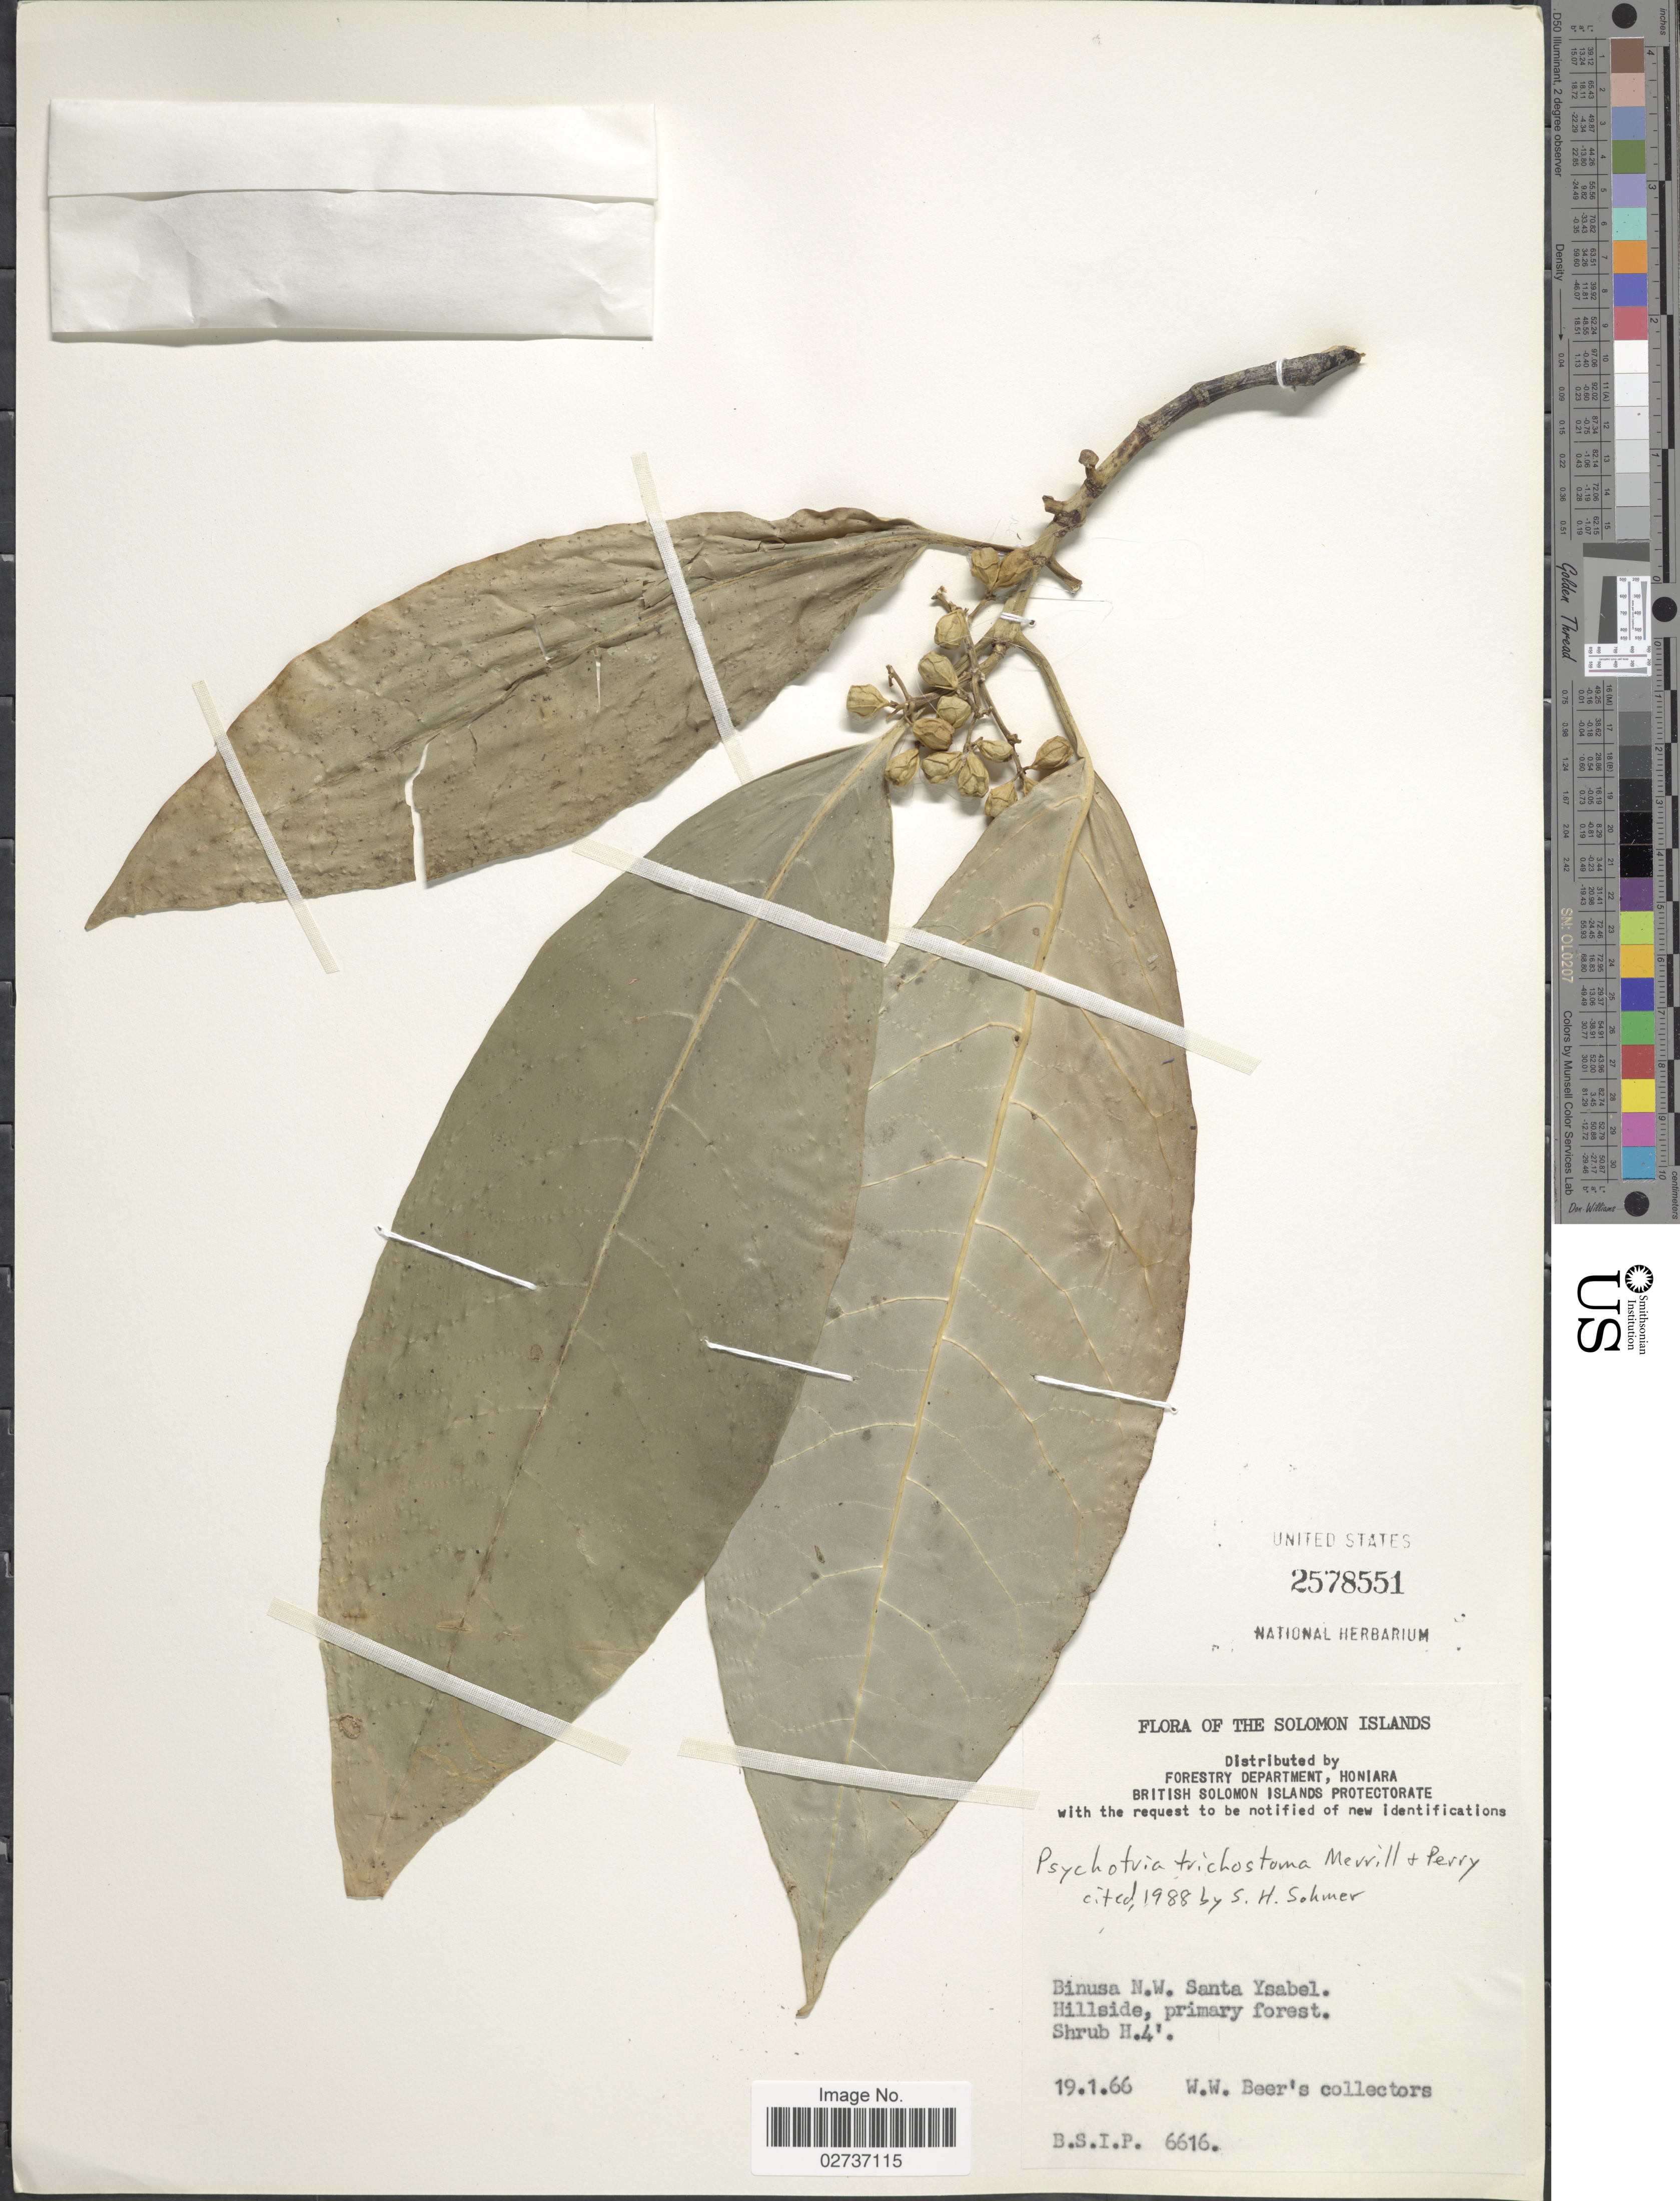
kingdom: Plantae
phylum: Tracheophyta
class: Magnoliopsida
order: Gentianales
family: Rubiaceae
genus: Psychotria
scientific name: Psychotria trichostoma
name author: Merr. & L.M. Perry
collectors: W. Beer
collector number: BSIP6616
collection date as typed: Transcribed d/m/y: 19/1/66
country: Solomon Islands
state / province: Solomon Islands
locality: Binusa, N.W. Santa Ysabel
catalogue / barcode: US 2578551